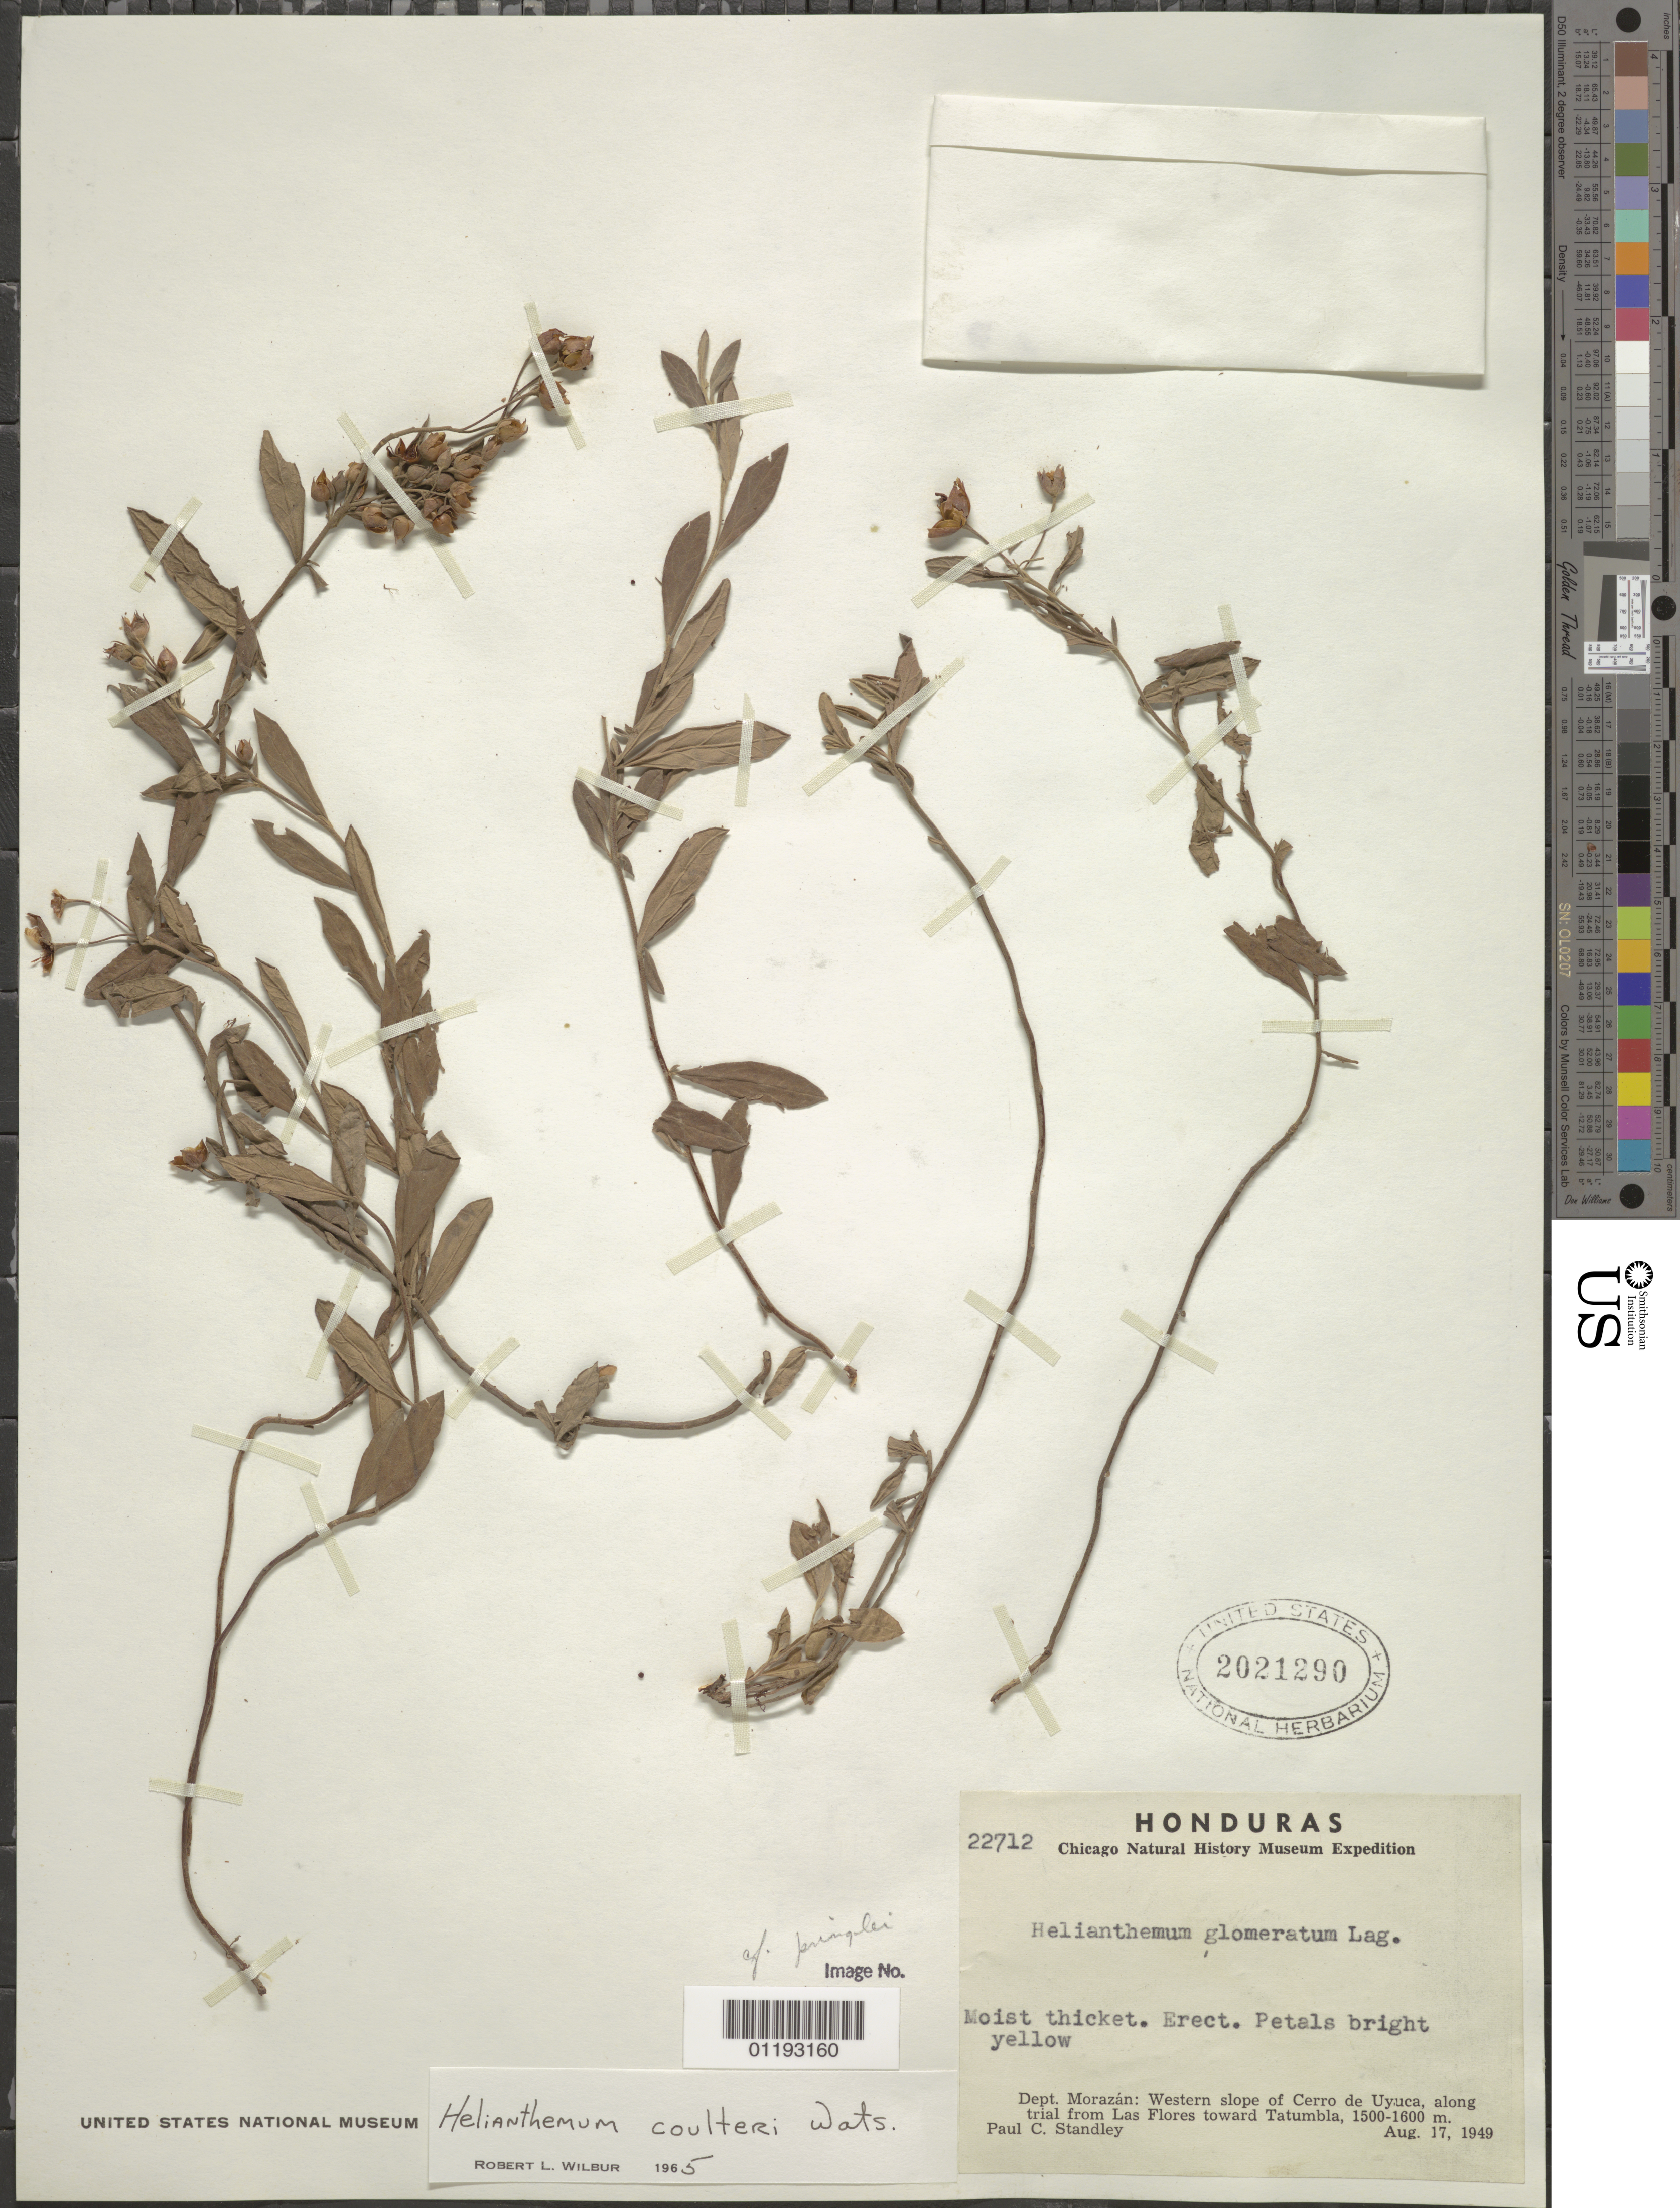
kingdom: Plantae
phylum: Tracheophyta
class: Magnoliopsida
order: Malvales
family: Cistaceae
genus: Helianthemum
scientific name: Helianthemum coulteri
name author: S. Watson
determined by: Wilbur, R. L.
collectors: P. C. Standley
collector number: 22712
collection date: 1949-08-17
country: Honduras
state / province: Fco. Morazán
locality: Western slope of Cerro de Uyuca, along trail from Las Flores toward Tatumbla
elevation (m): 457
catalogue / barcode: US 2021290